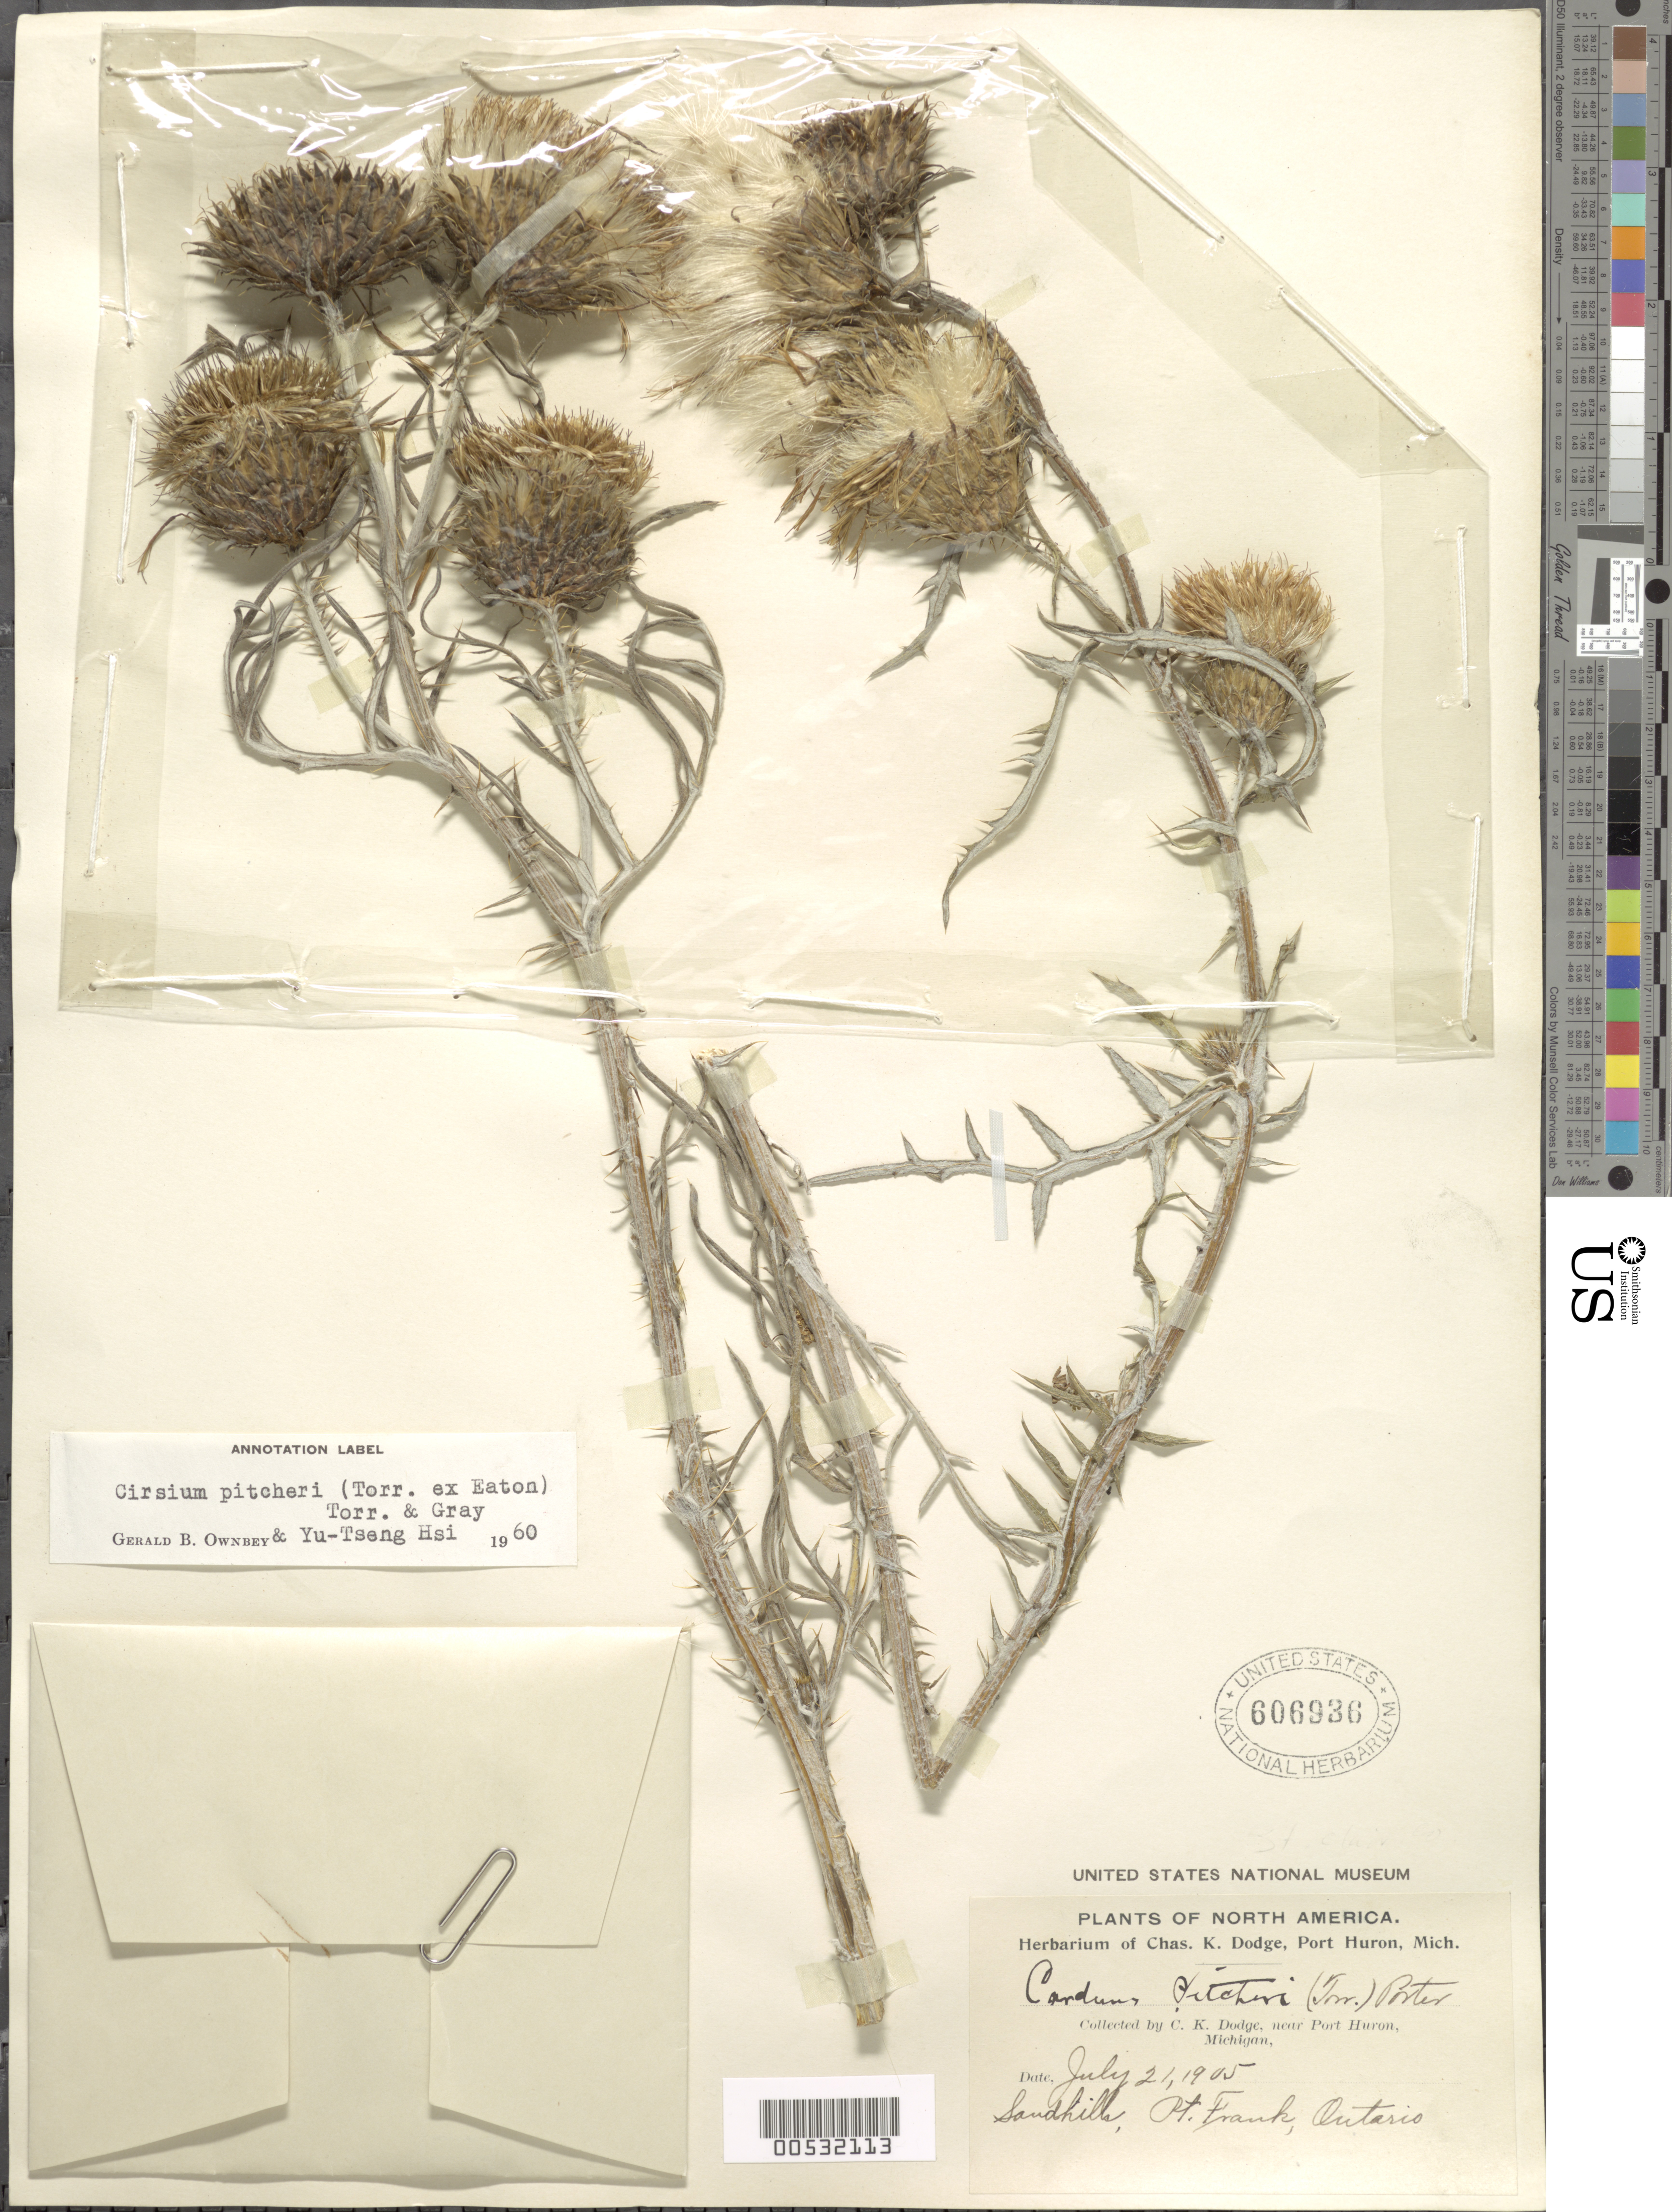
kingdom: Plantae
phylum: Tracheophyta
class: Magnoliopsida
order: Asterales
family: Asteraceae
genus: Cirsium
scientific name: Cirsium pitcheri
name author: (Torr. ex Eaton) Torr. & A. Gray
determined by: Ownbey, G. B.; Hsi, Y.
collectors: C. K. Dodge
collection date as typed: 21 Jul 1905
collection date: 1905-07-21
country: United States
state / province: Michigan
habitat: Sandhills.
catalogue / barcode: US 606936